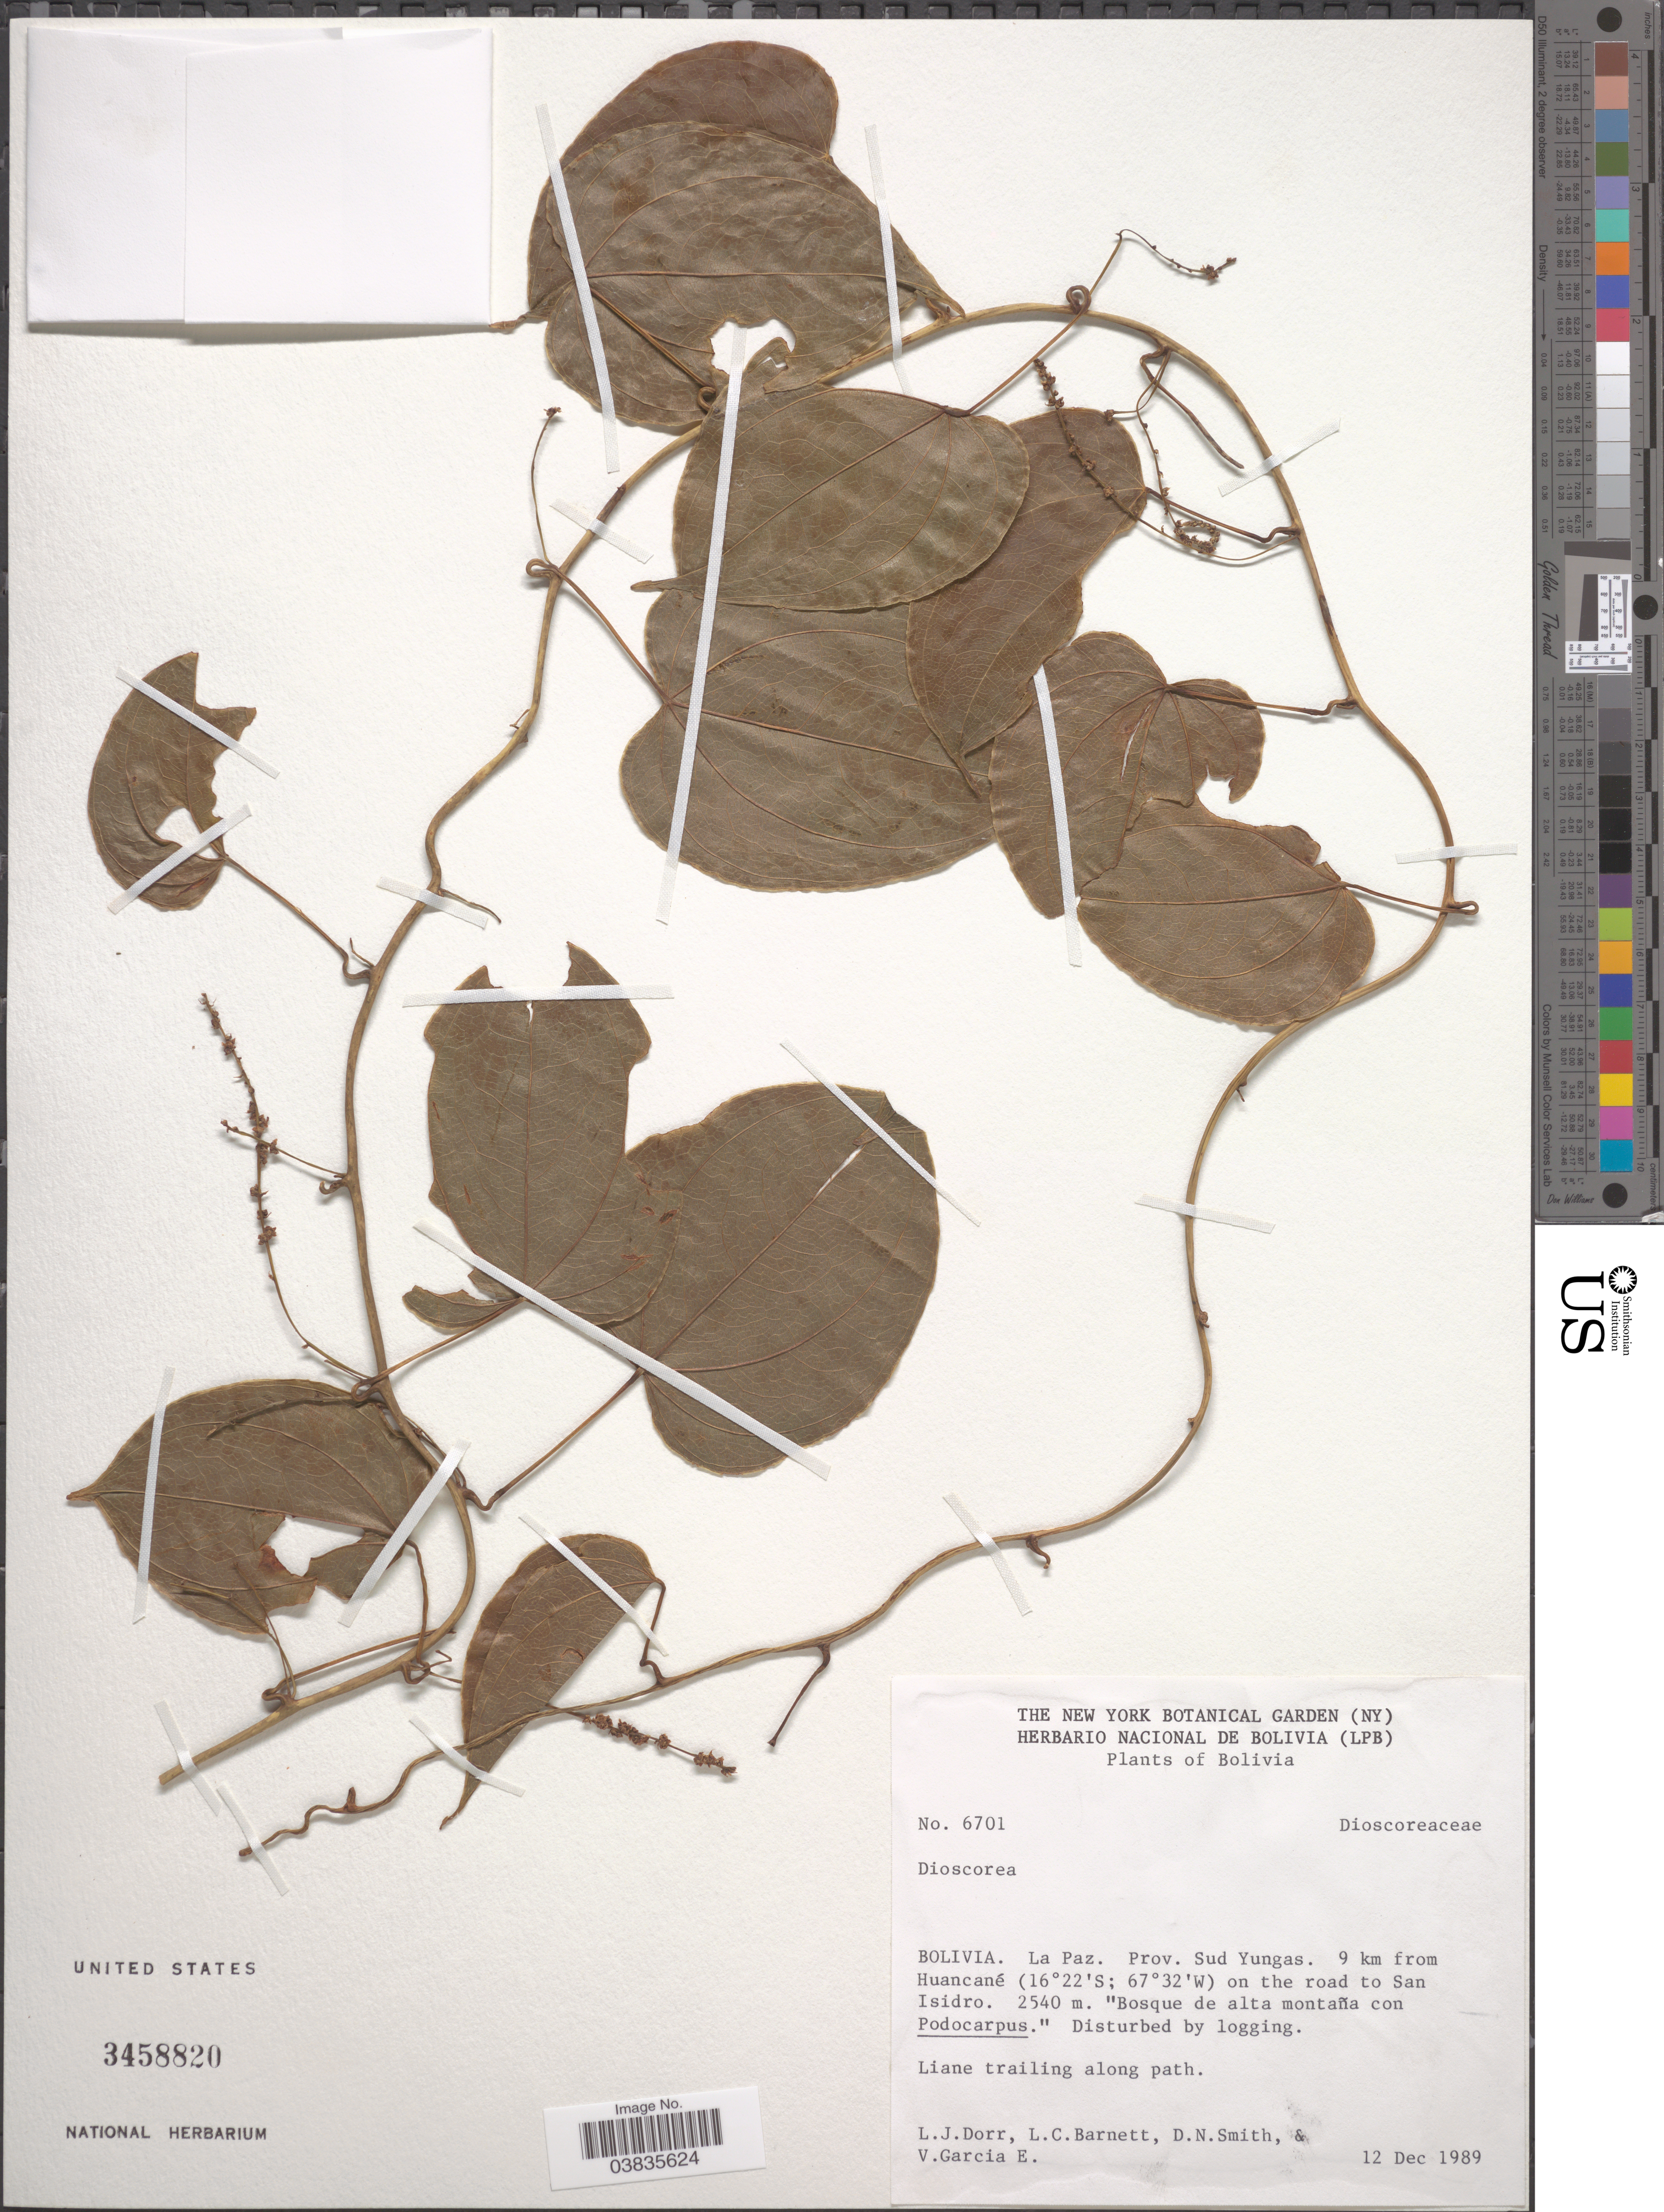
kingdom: Plantae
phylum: Tracheophyta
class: Liliopsida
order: Dioscoreales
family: Dioscoreaceae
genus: Dioscorea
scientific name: Dioscorea sp.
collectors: L. J. Dorr, L. C. Barnett, D. Smith & V. Garcia E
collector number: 6701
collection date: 1989-12-12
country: Bolivia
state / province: La Paz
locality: Prov. sud Yungas. 9 km from Huancané on the road to San Isidro.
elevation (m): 2540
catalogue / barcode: US 3458820